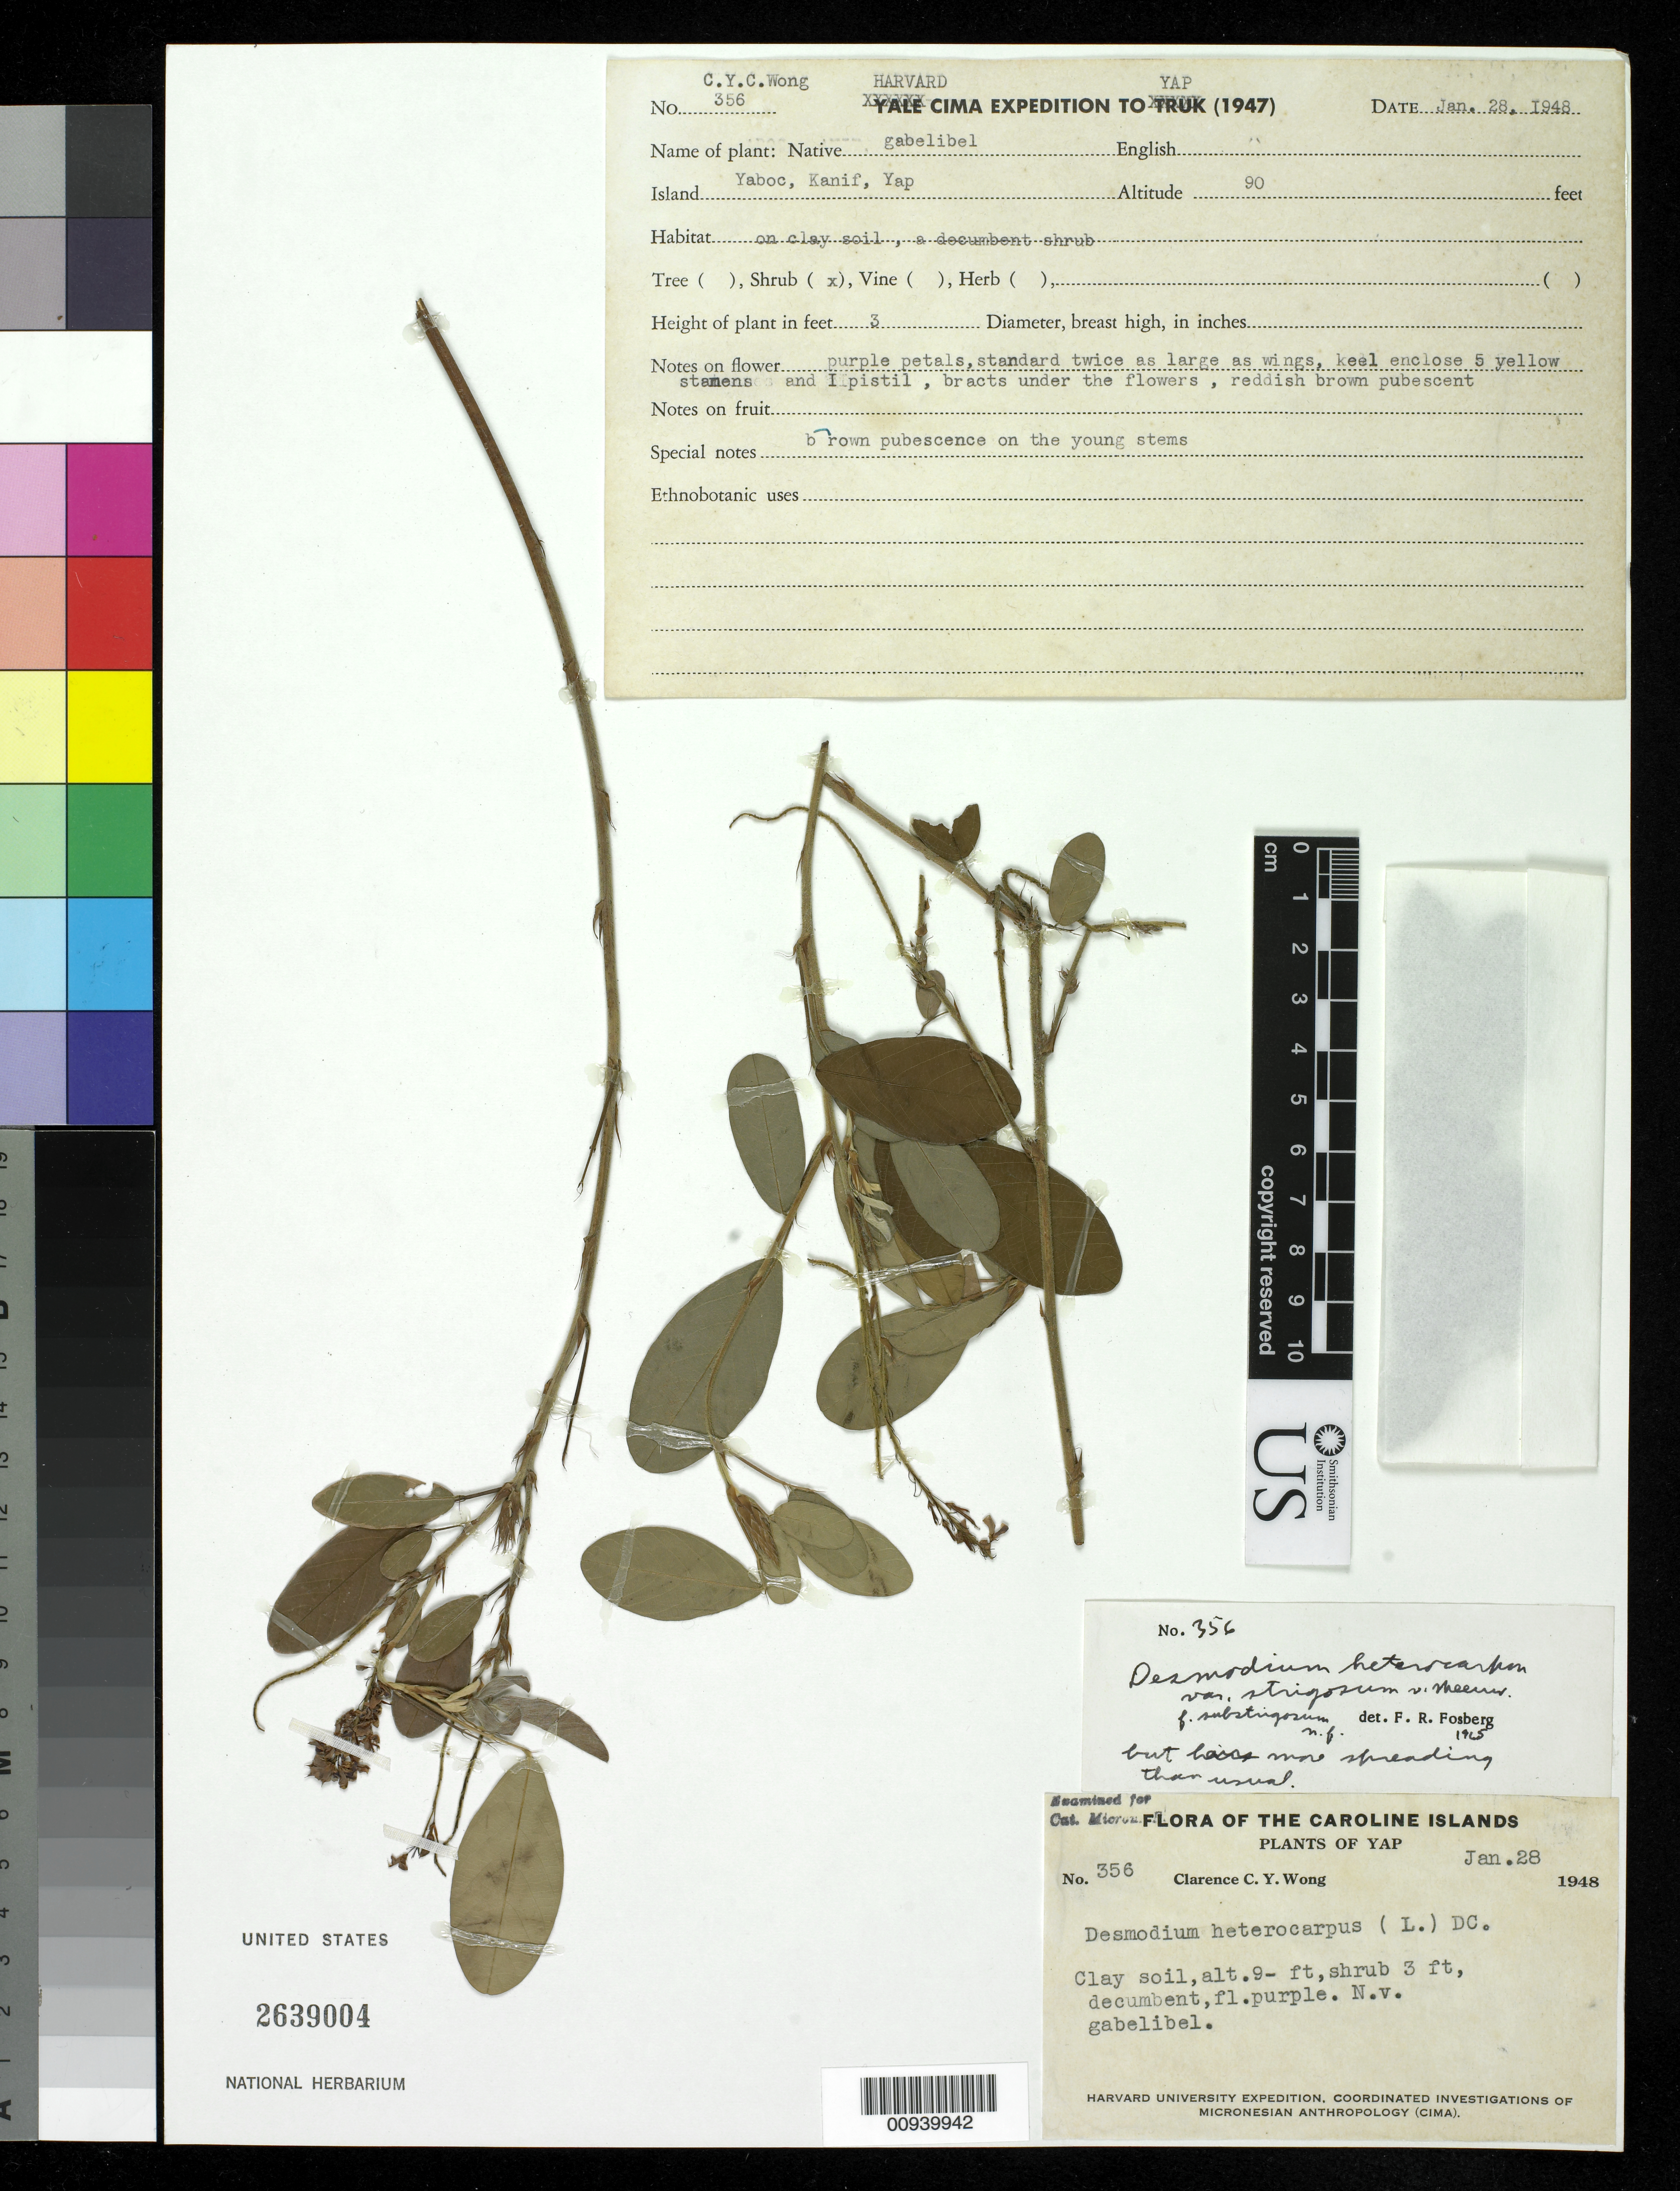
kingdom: Plantae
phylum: Tracheophyta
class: Magnoliopsida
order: Fabales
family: Fabaceae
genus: Grona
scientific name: Grona heterocarpos var. strigosa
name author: (Meeuwen) H. Ohashi & K. Ohashi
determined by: Strong, Mark T., (BOT), Smithsonian Institution - National Museum of Natural History (UNITED STATES)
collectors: C. Wong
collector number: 356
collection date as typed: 28 Jan 1948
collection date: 1948-01-28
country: Micronesia, Federated States of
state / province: Yap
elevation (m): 3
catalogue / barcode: US 2639004